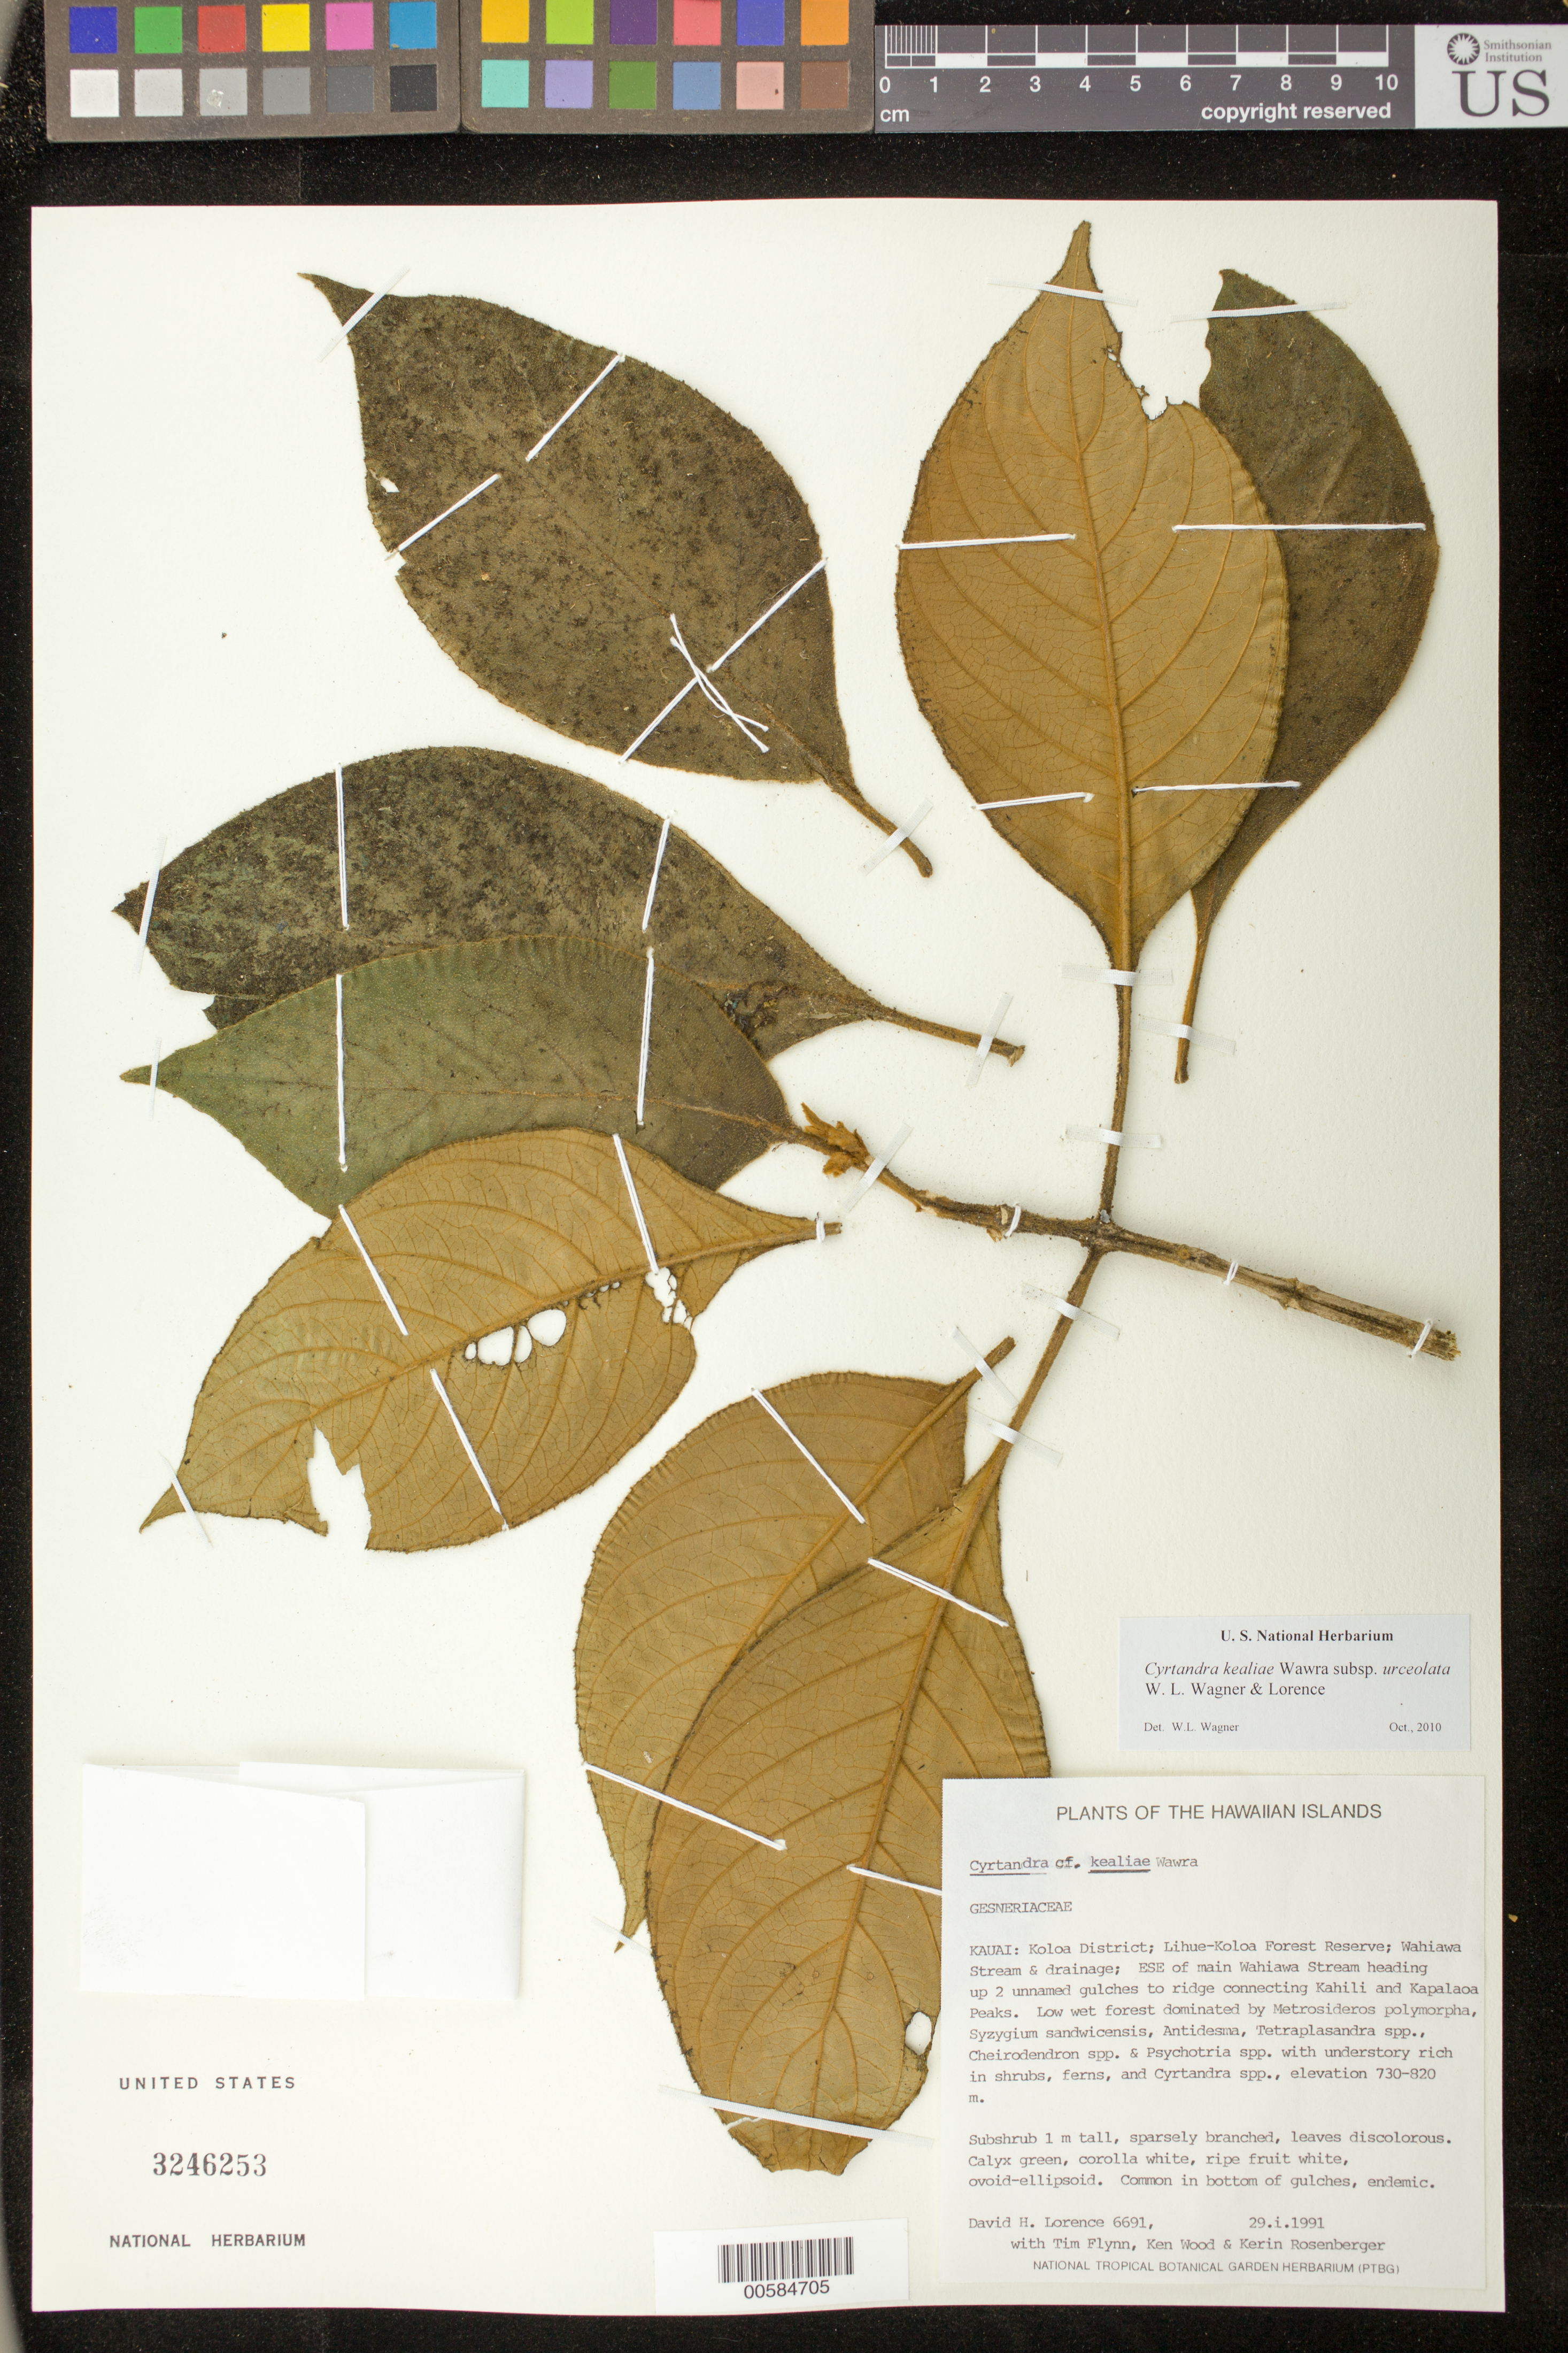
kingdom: Plantae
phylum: Tracheophyta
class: Magnoliopsida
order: Lamiales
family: Gesneriaceae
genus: Cyrtandra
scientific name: Cyrtandra kealiae subsp. urceolata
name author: W.L. Wagner & Lorence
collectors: D. Lorence, T. W. Flynn, K. Wood & K. Rosenberger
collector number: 6691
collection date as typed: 29 Jan 1991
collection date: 1991-01-29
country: United States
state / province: Hawaii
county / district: Kauai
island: Kaua'i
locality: Koloa Dist; Lihue-Koloa For Res; Wahiawa Stream & drainage; ESE of main Wahiawa Stream heading up 2 unnamed gulches to ridge...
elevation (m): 730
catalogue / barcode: US 3246253